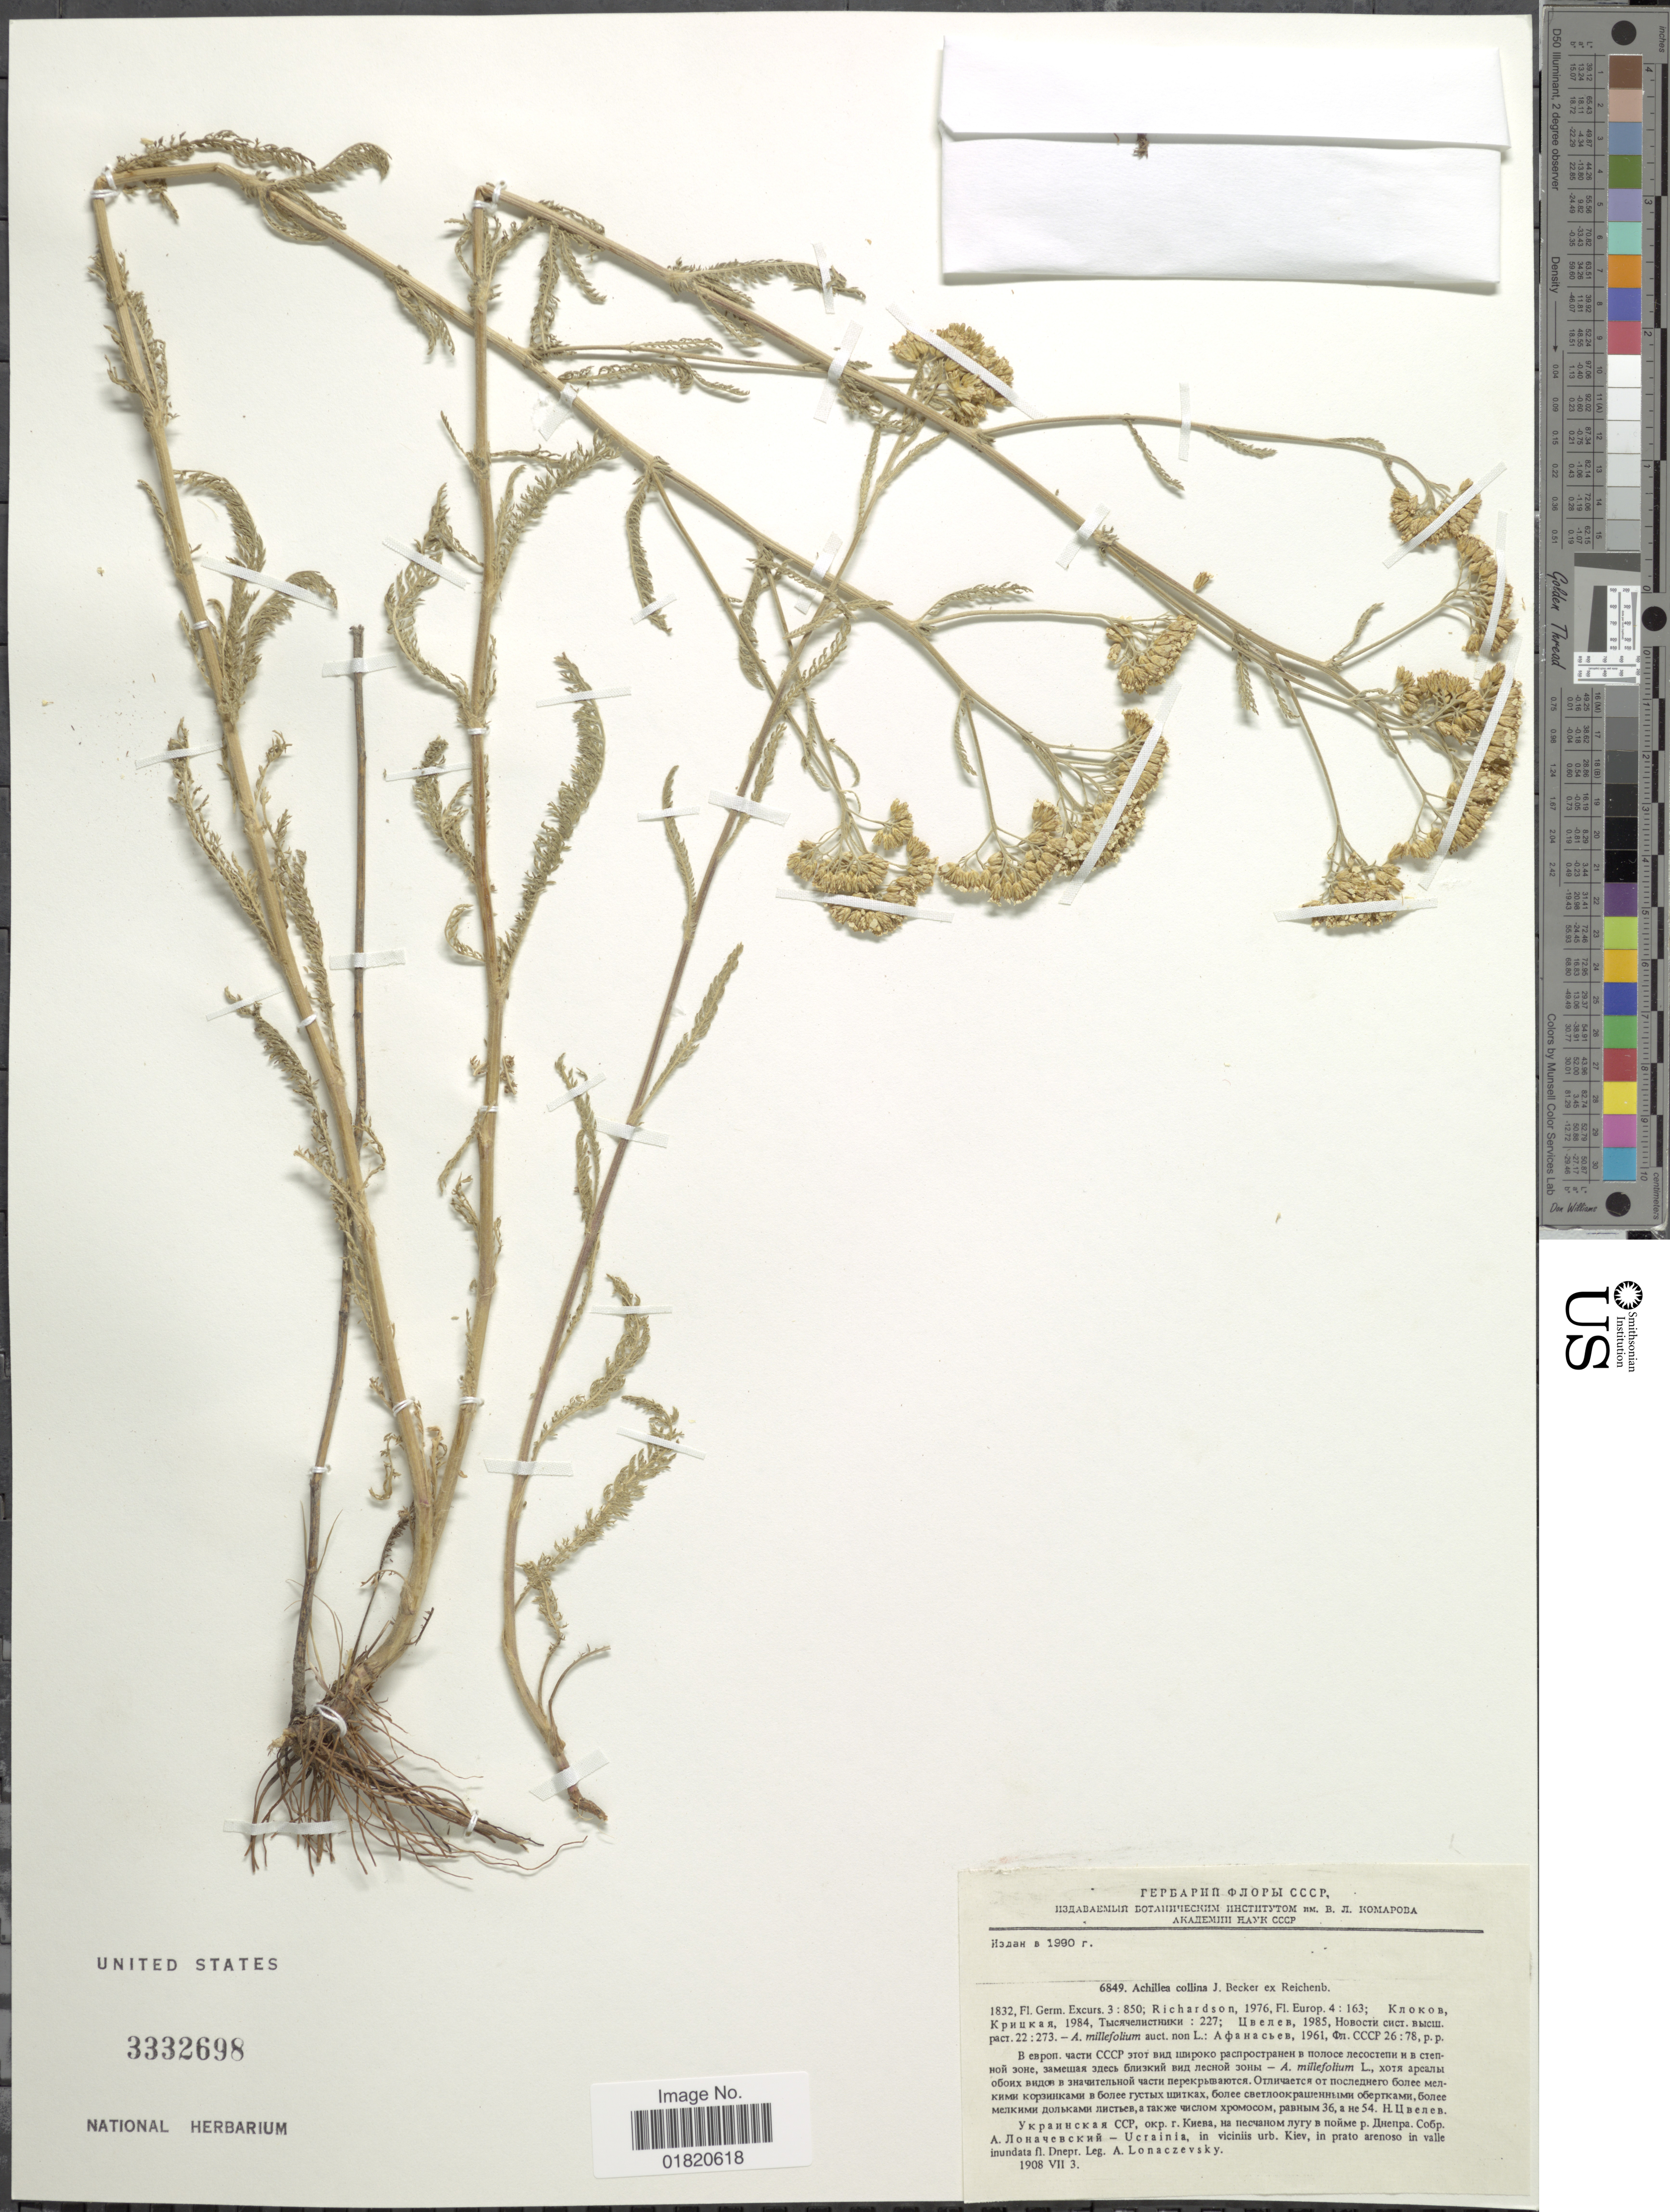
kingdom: Plantae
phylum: Tracheophyta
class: Magnoliopsida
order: Asterales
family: Asteraceae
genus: Achillea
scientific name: Achillea collina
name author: Becker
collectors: A. Lonaczevsky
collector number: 6849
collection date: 1908-07-03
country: Ukraine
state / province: Kiev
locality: Valle inundata fl. Dniper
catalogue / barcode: US 3332698